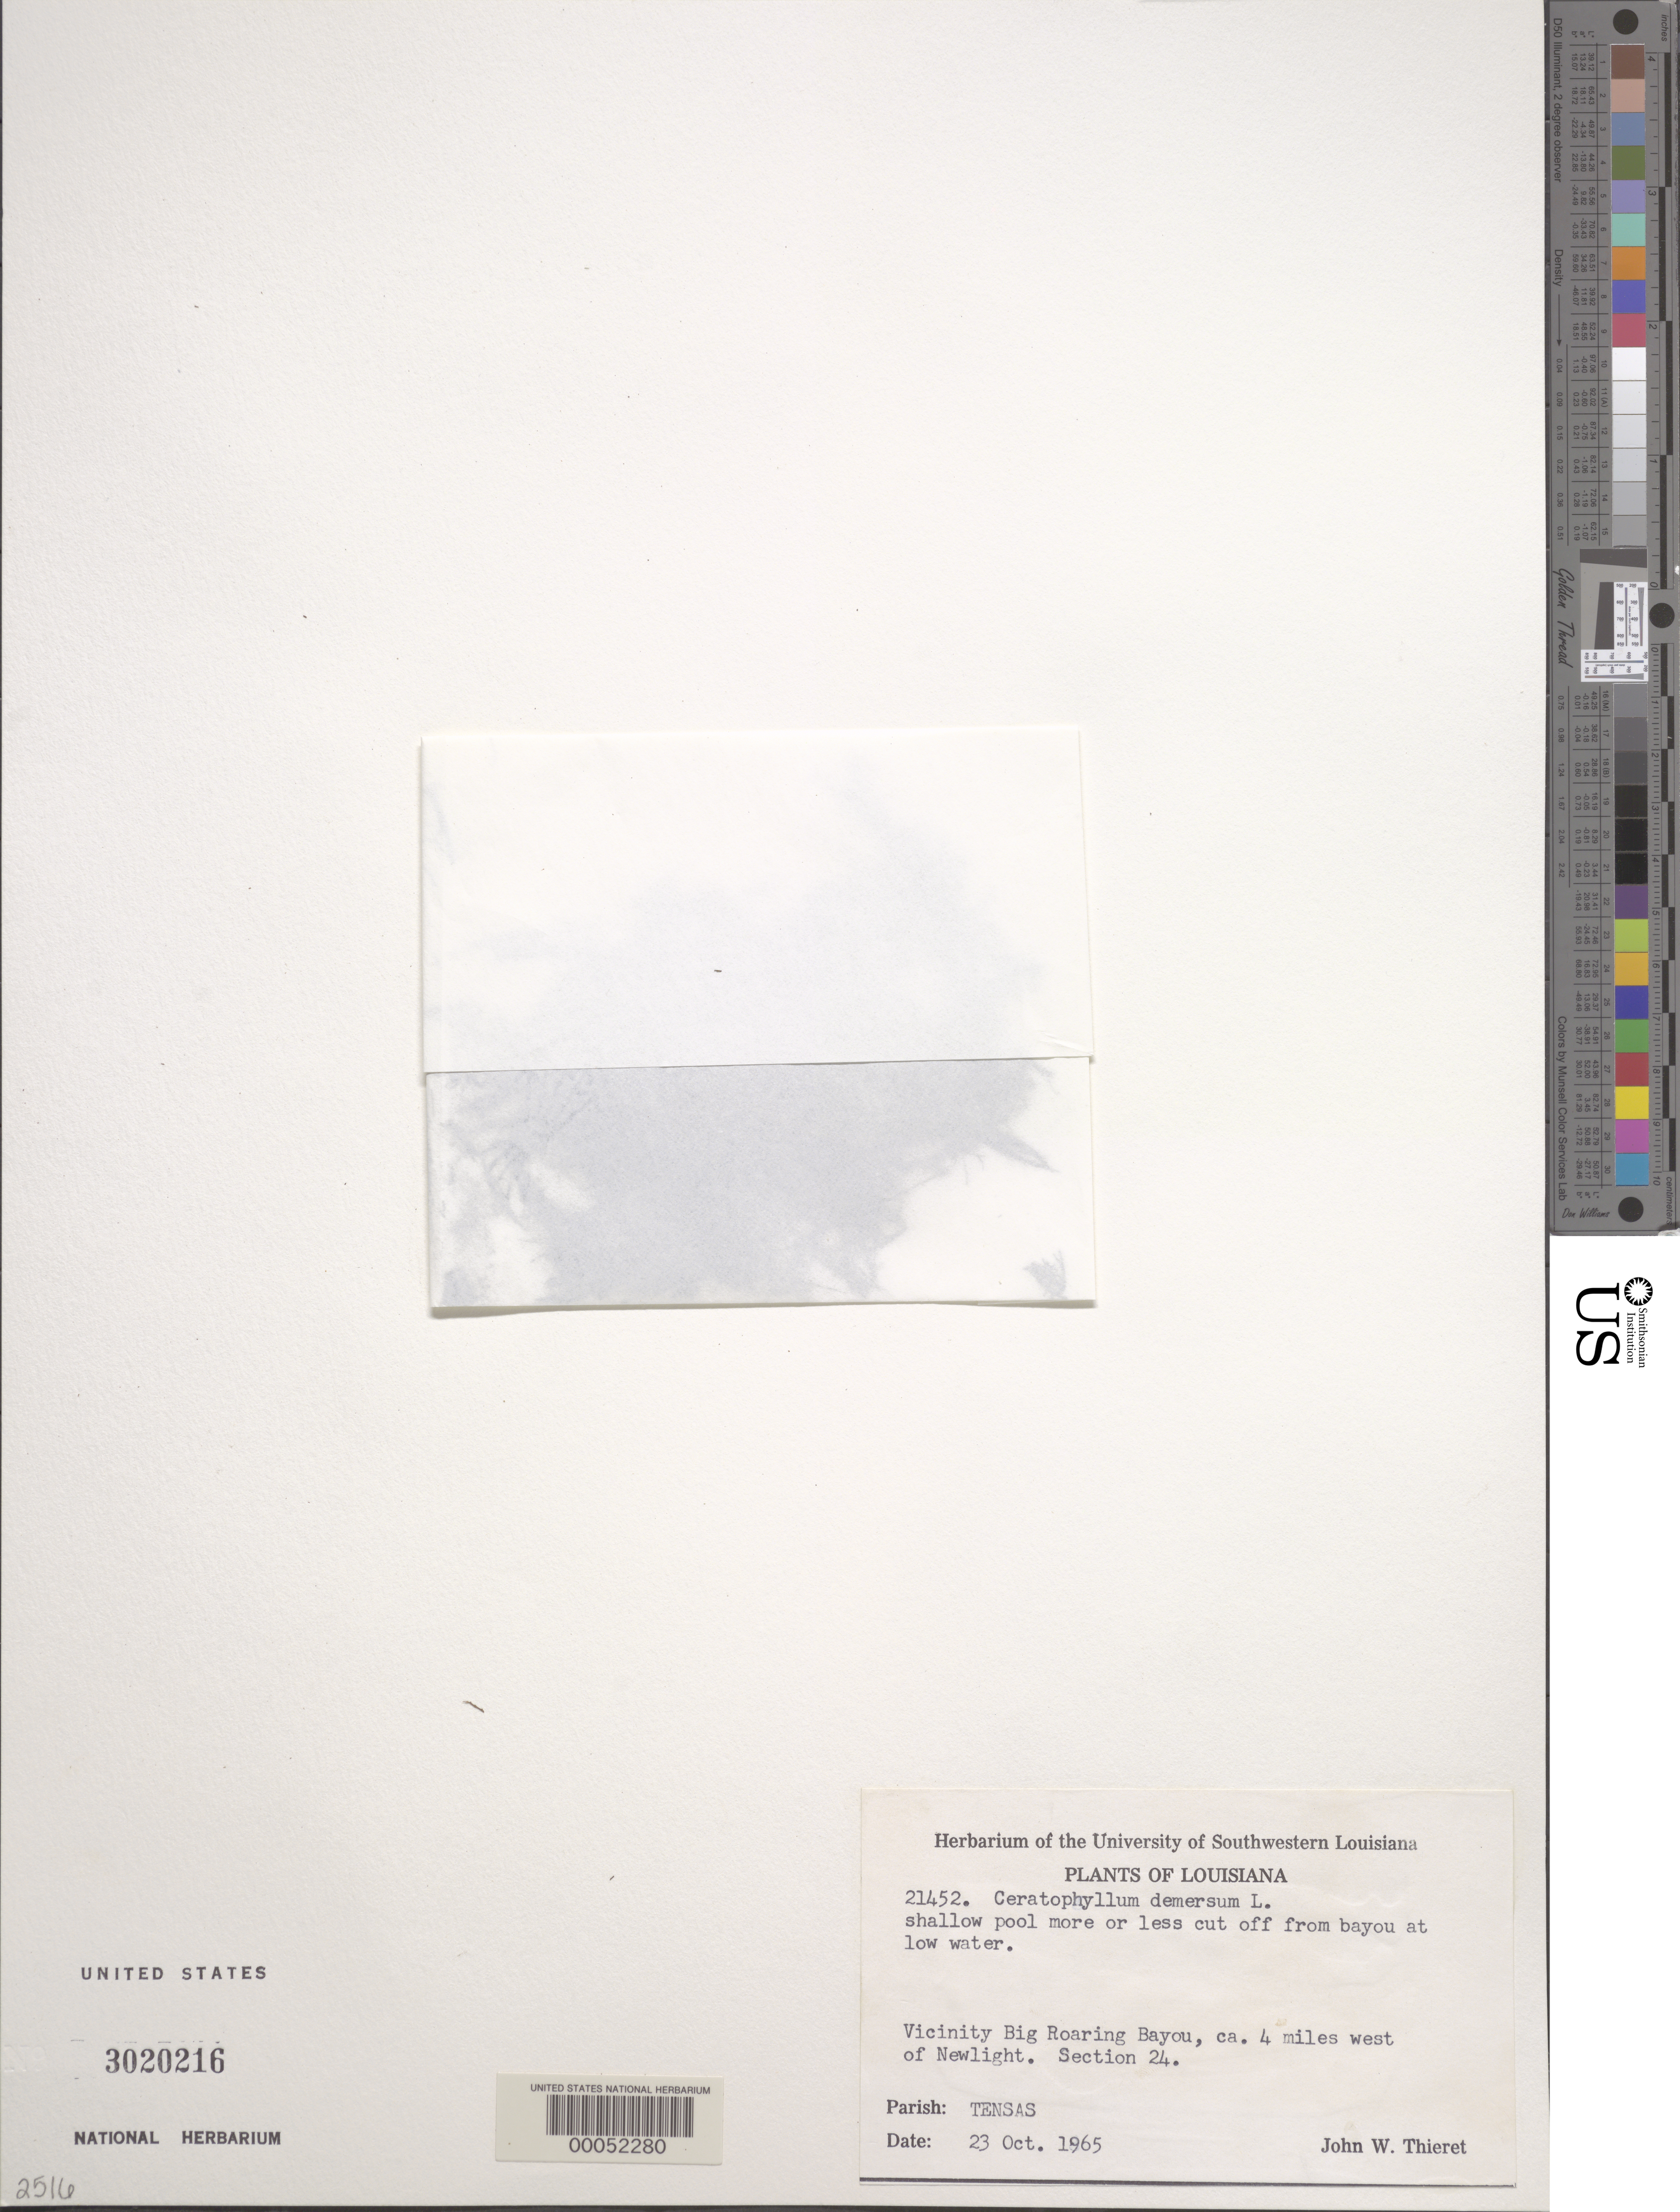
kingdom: Plantae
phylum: Tracheophyta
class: Magnoliopsida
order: Ceratophyllales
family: Ceratophyllaceae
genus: Ceratophyllum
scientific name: Ceratophyllum demersum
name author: L.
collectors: J. W. Thieret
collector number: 21452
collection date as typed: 23 Oct 1965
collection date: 1965-10-23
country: United States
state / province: Louisiana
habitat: Pools cut off from bayou at low water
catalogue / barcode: US 3020160